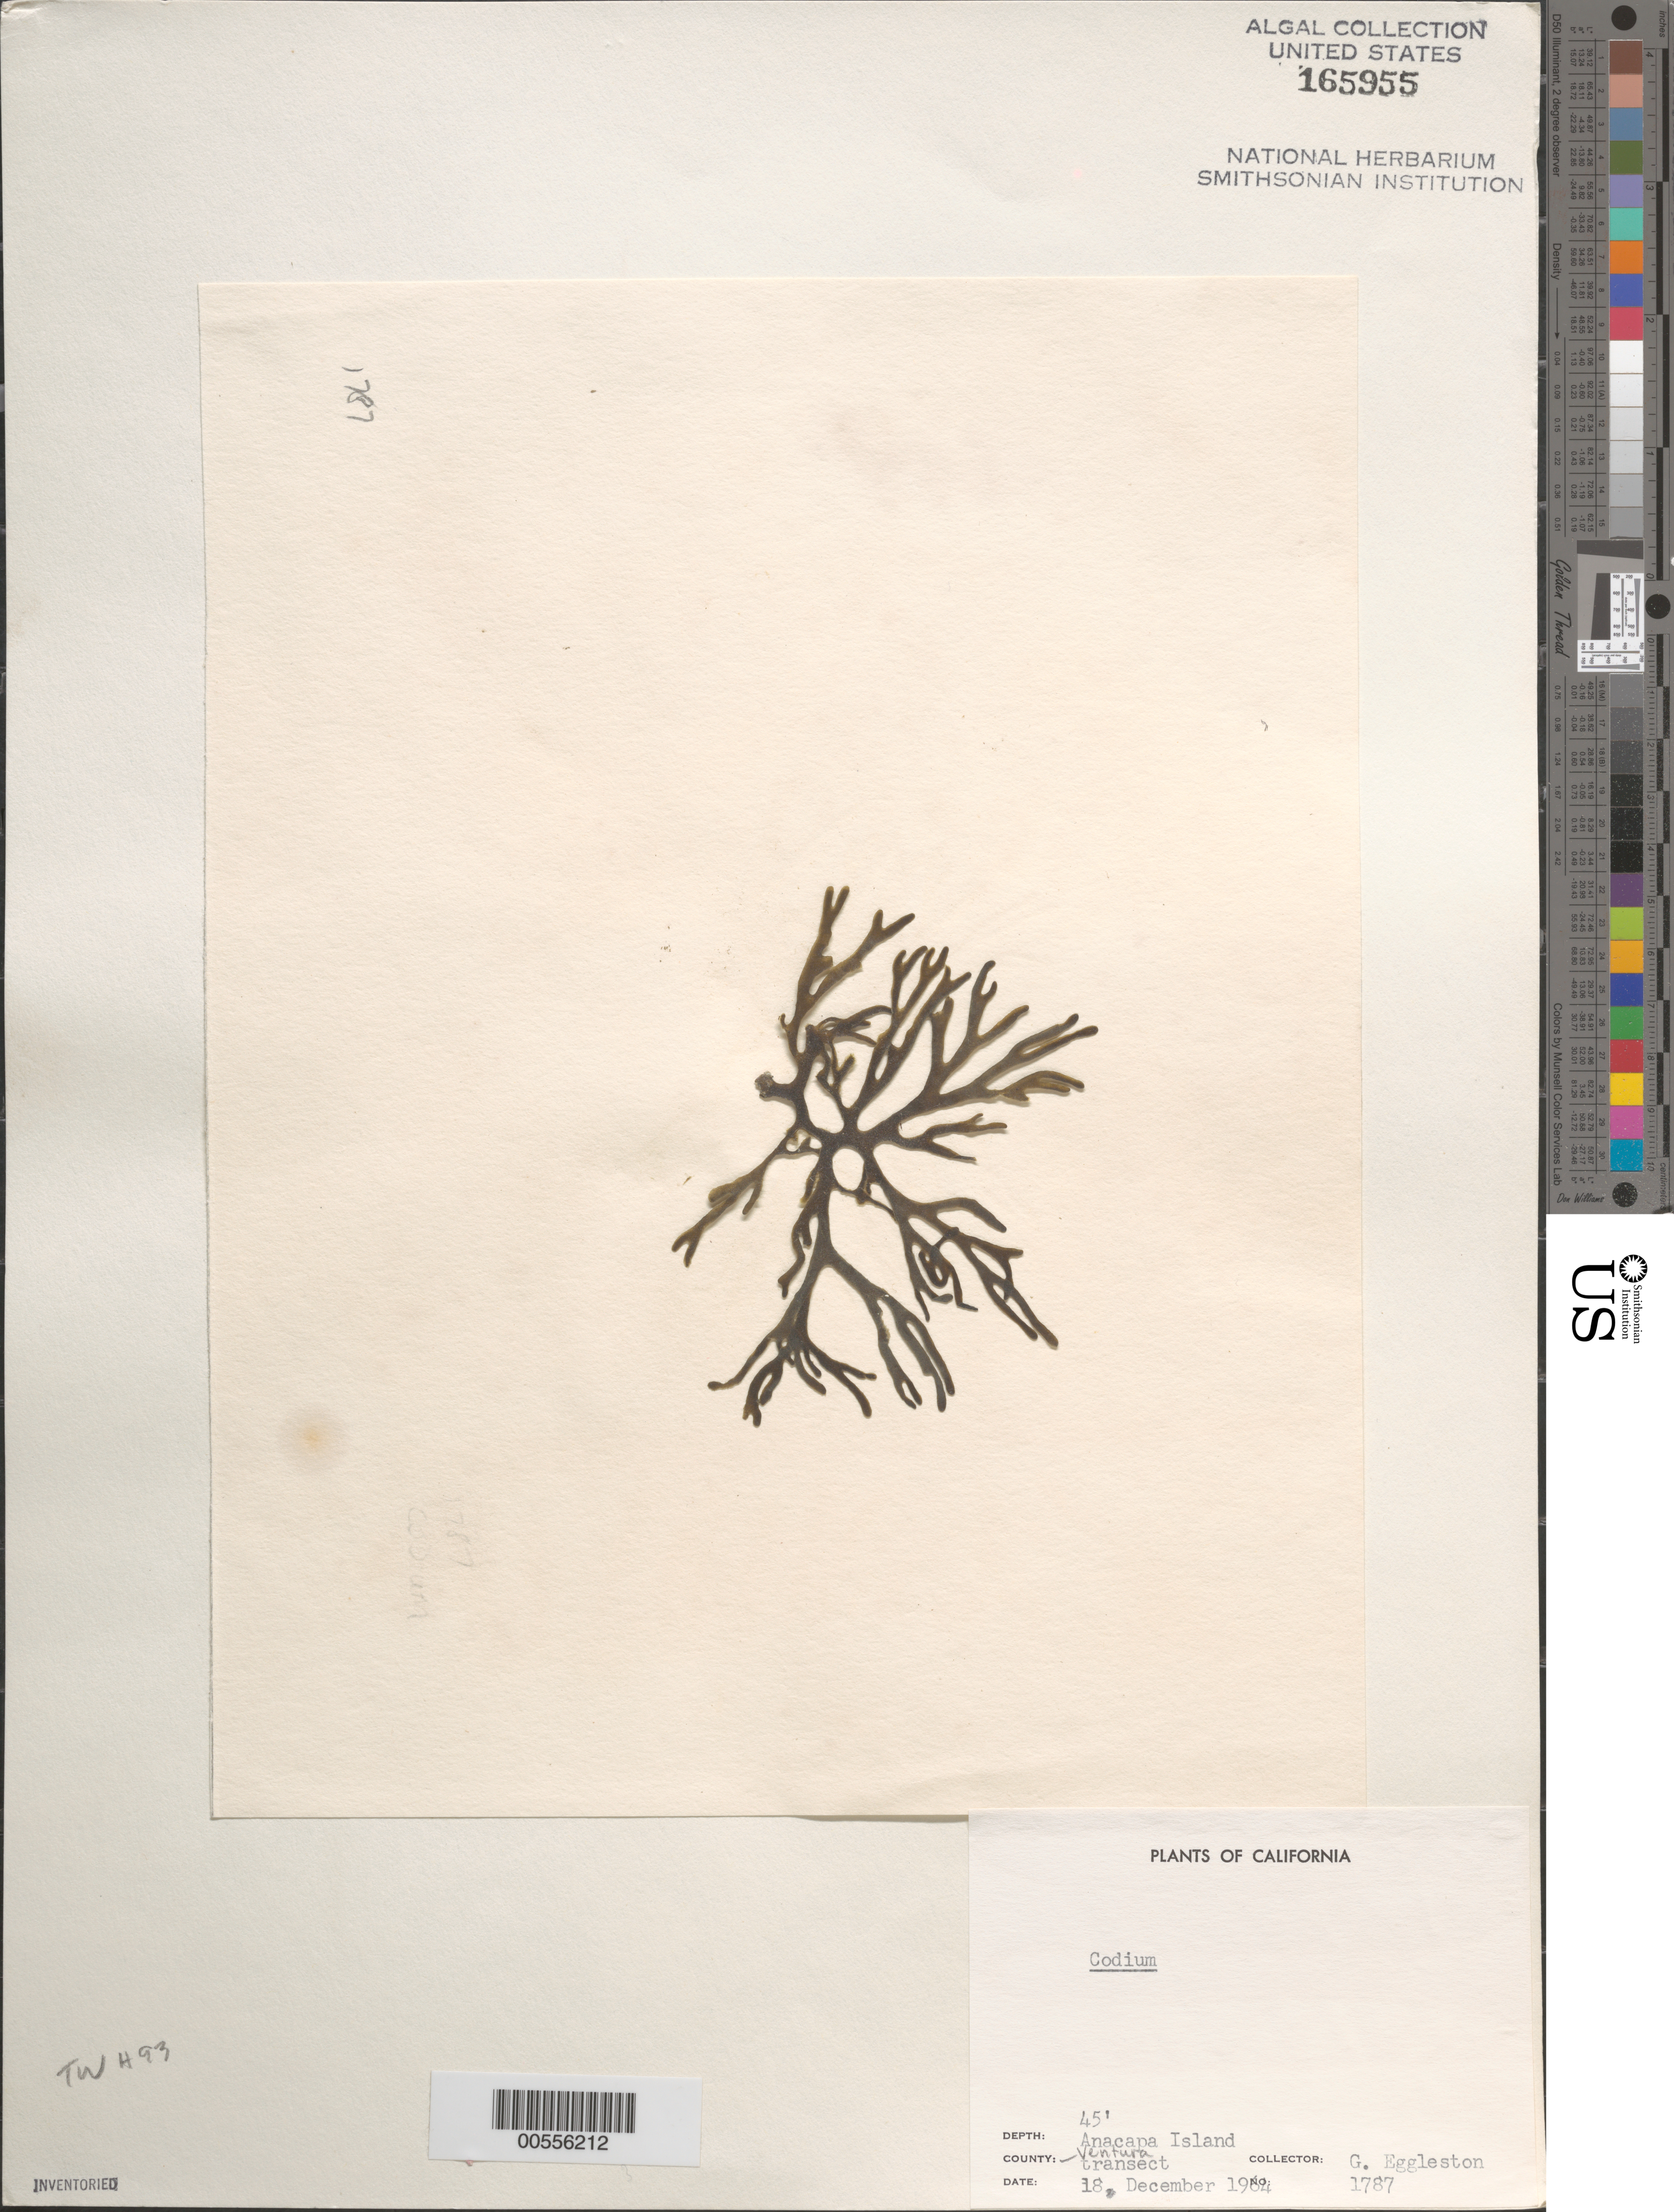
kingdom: Plantae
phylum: Chlorophyta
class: Ulvophyceae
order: Bryopsidales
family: Codiaceae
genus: Codium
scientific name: Codium sp.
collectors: G. Eggleston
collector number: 1787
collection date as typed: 18 Dec 1964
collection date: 1964-12-18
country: United States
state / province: California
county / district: Ventura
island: Anacapa Island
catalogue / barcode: US 165955